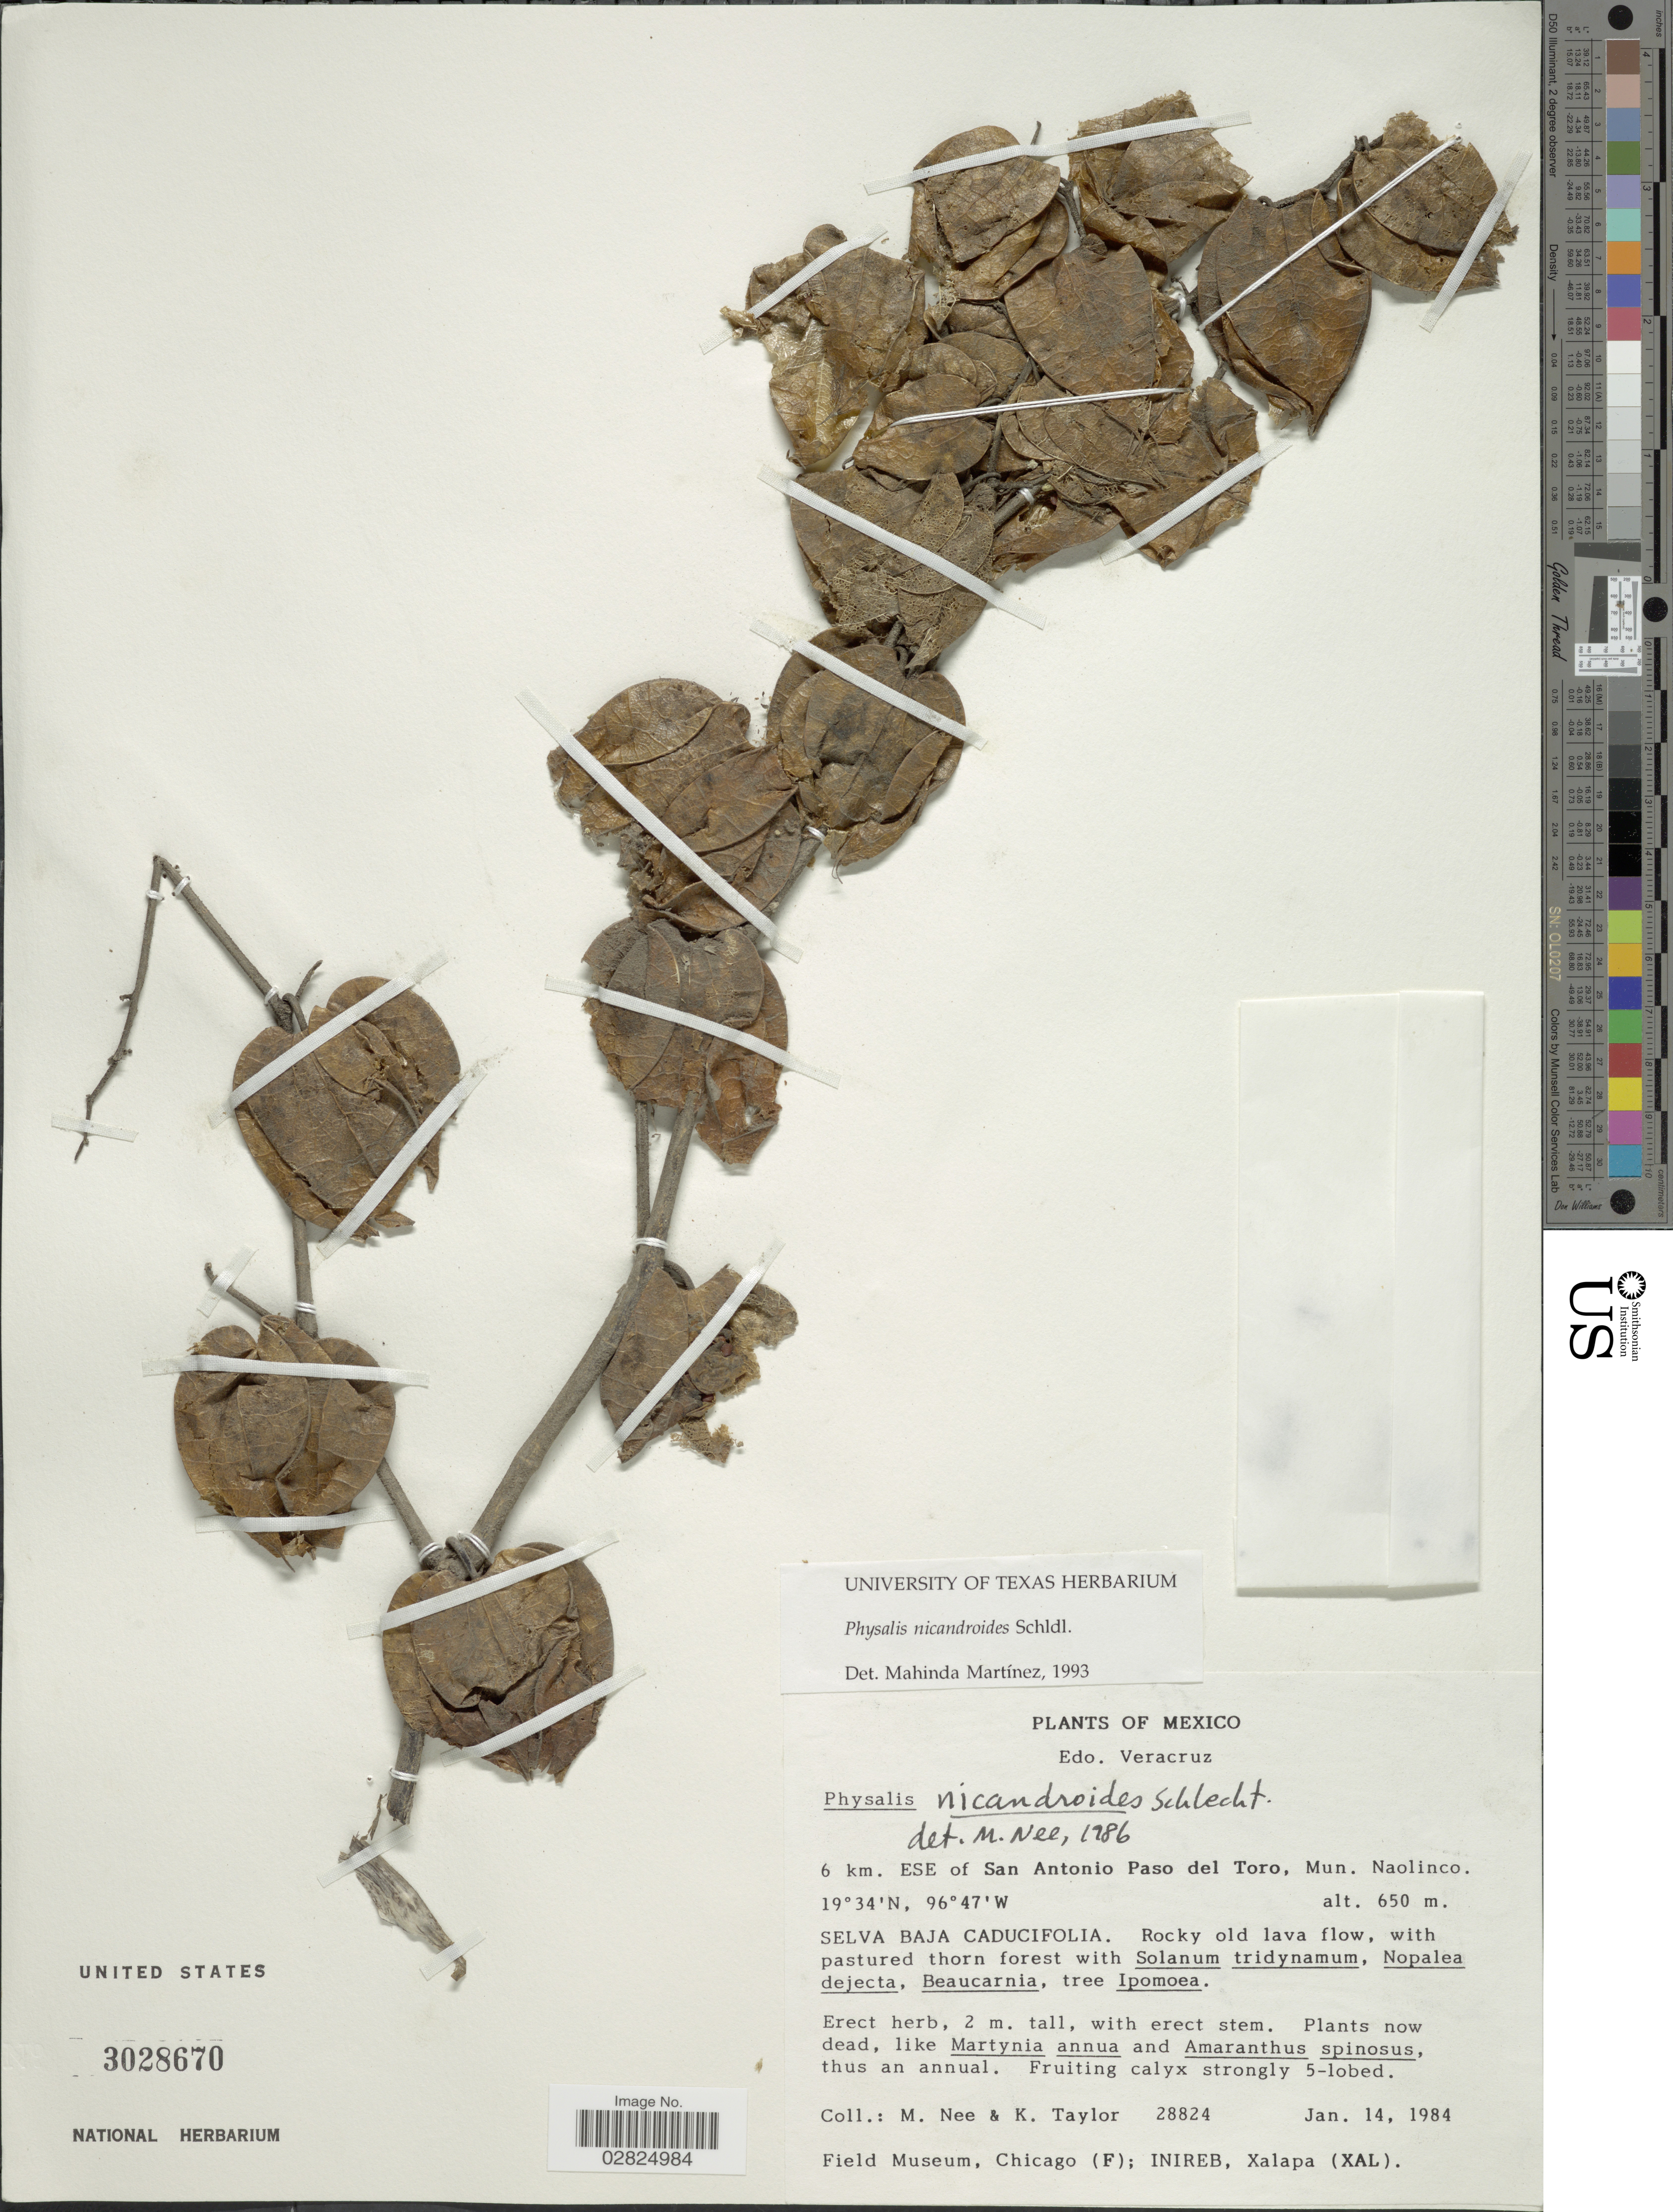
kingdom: Plantae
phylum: Tracheophyta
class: Magnoliopsida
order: Solanales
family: Solanaceae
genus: Physalis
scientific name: Physalis nicandroides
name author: Schltdl.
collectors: M. Nee & K. Taylor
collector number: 28824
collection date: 1984-01-14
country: Mexico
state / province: Veracruz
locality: Edo. Veracruz. 6 km. ESE of San Antonio Paso del Toro, Mun. Naolinco.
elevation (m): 650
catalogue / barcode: US 3028670